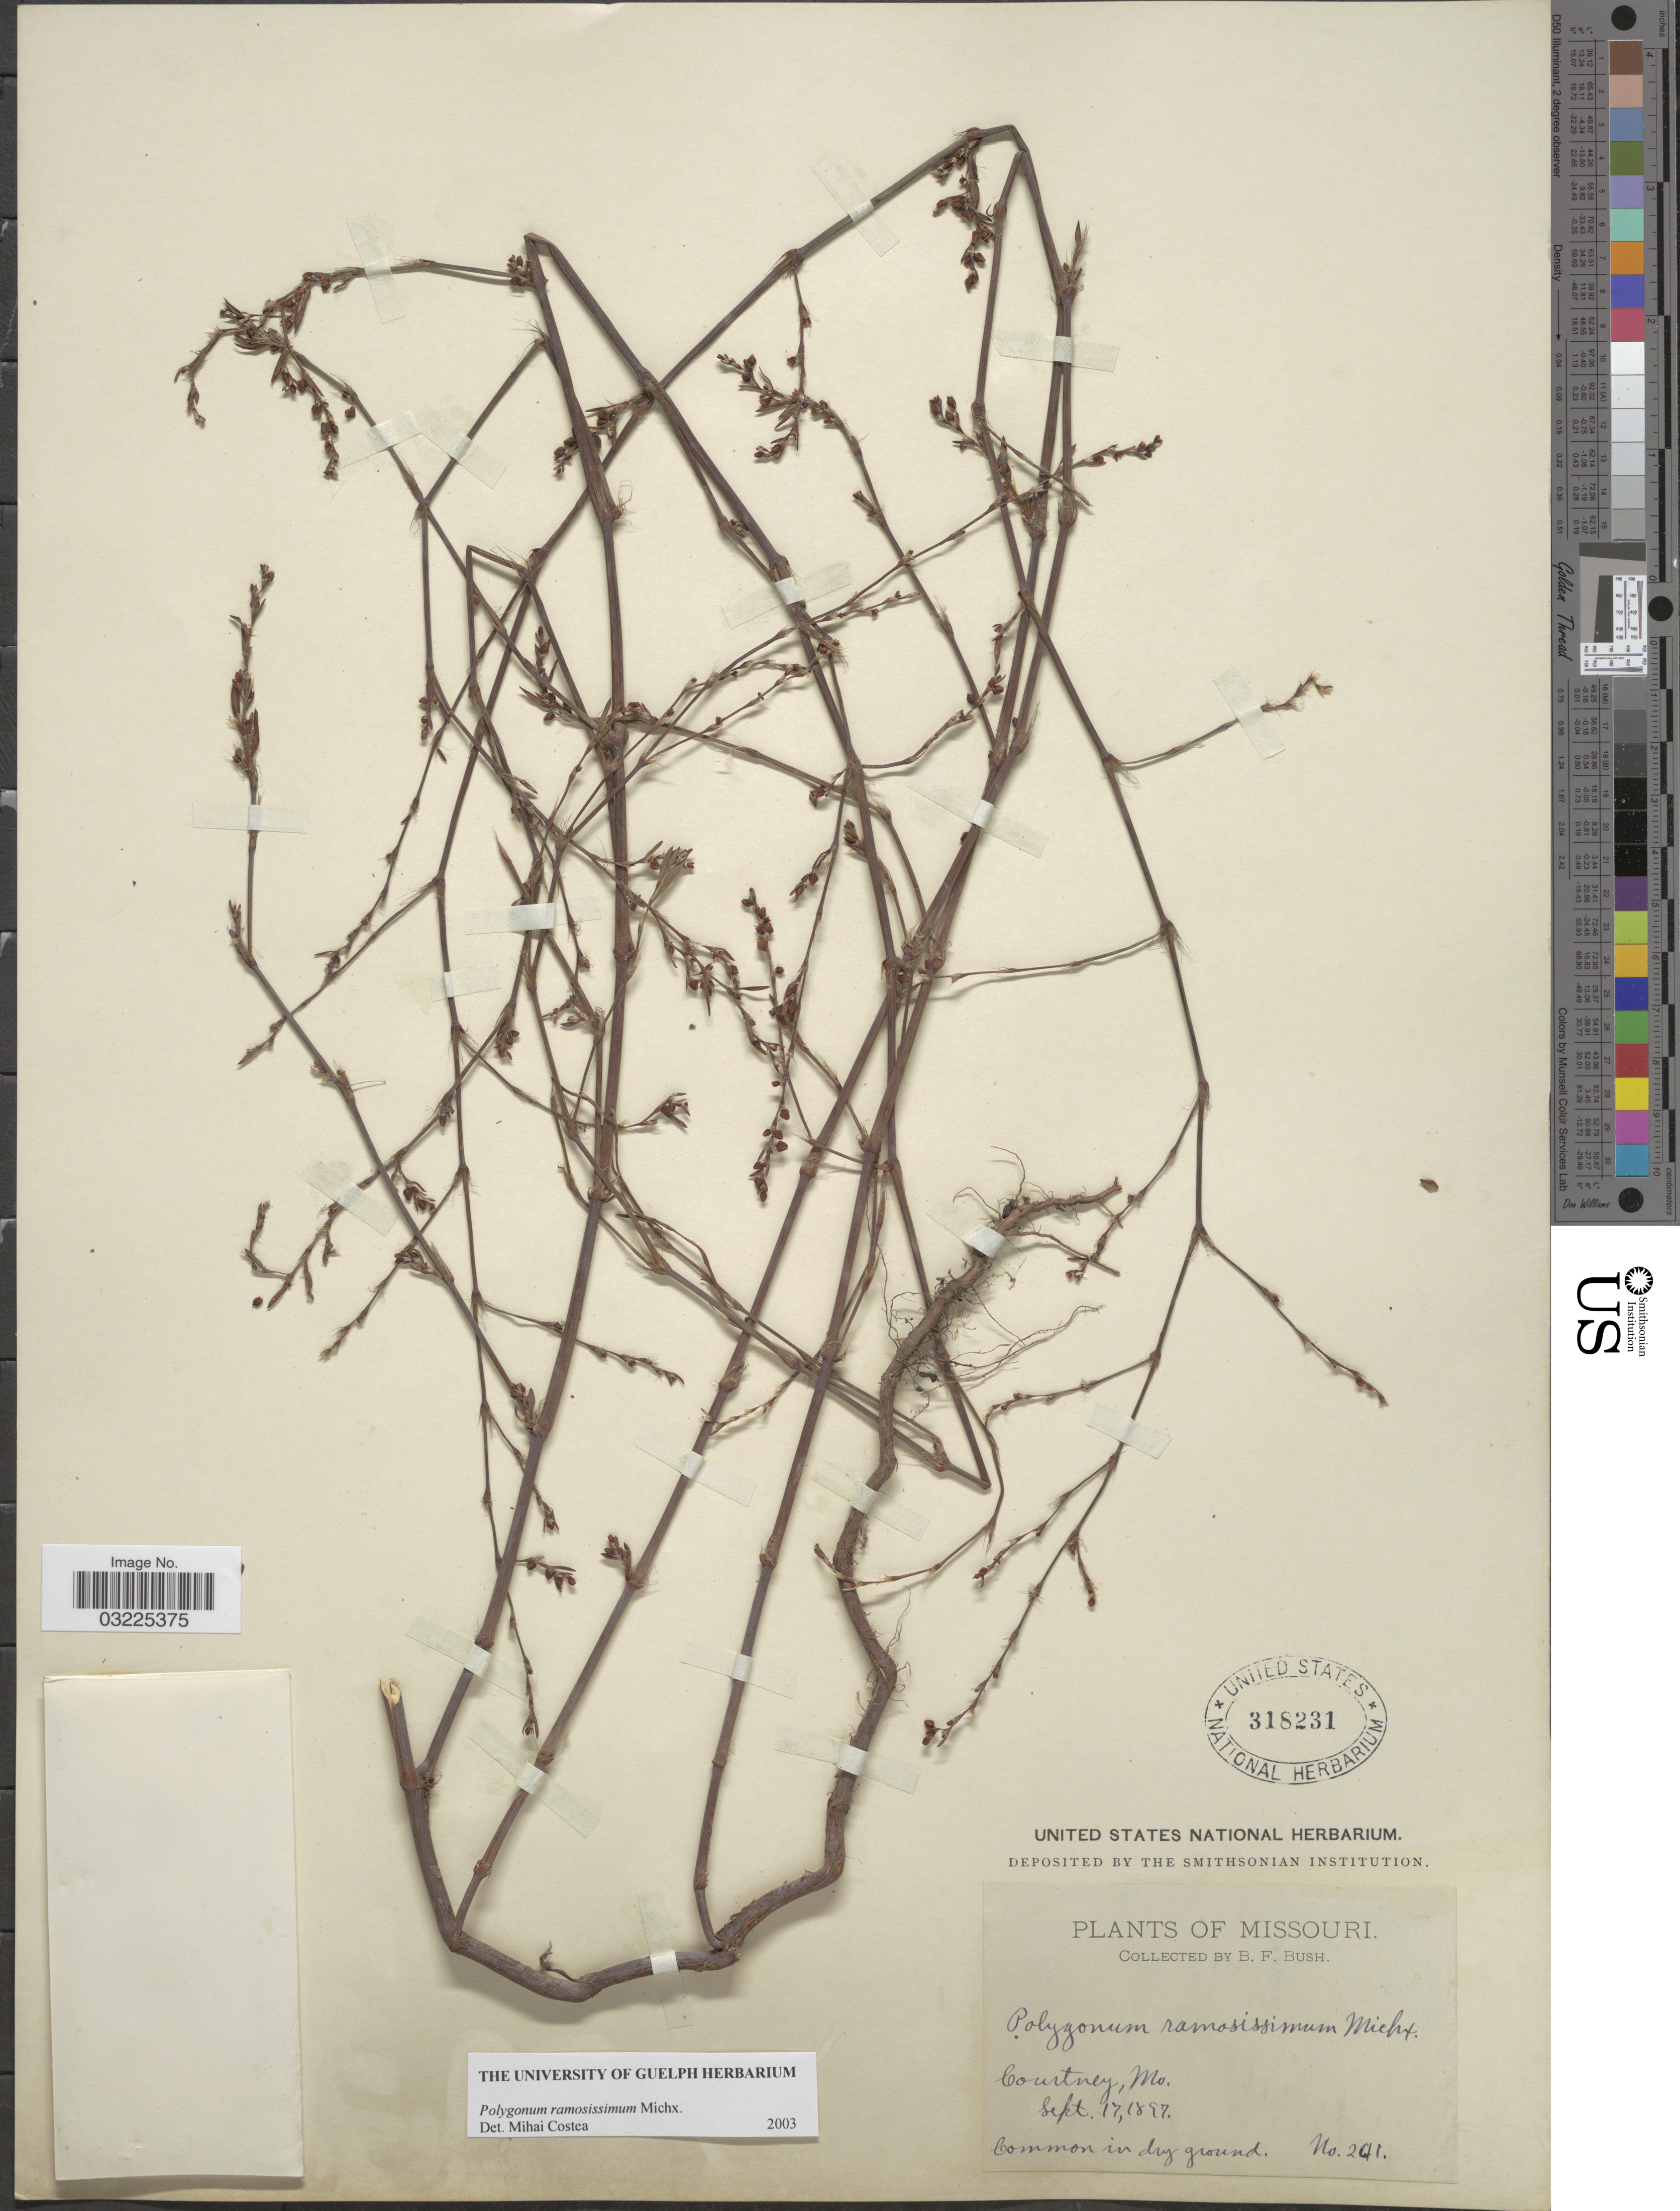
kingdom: Plantae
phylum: Tracheophyta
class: Magnoliopsida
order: Caryophyllales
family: Polygonaceae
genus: Polygonum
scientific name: Polygonum ramosissimum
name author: Michx.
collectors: B. F. Bush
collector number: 241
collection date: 1897-09-17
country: United States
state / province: Missouri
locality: Courtney, Mo.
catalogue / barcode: US 318231